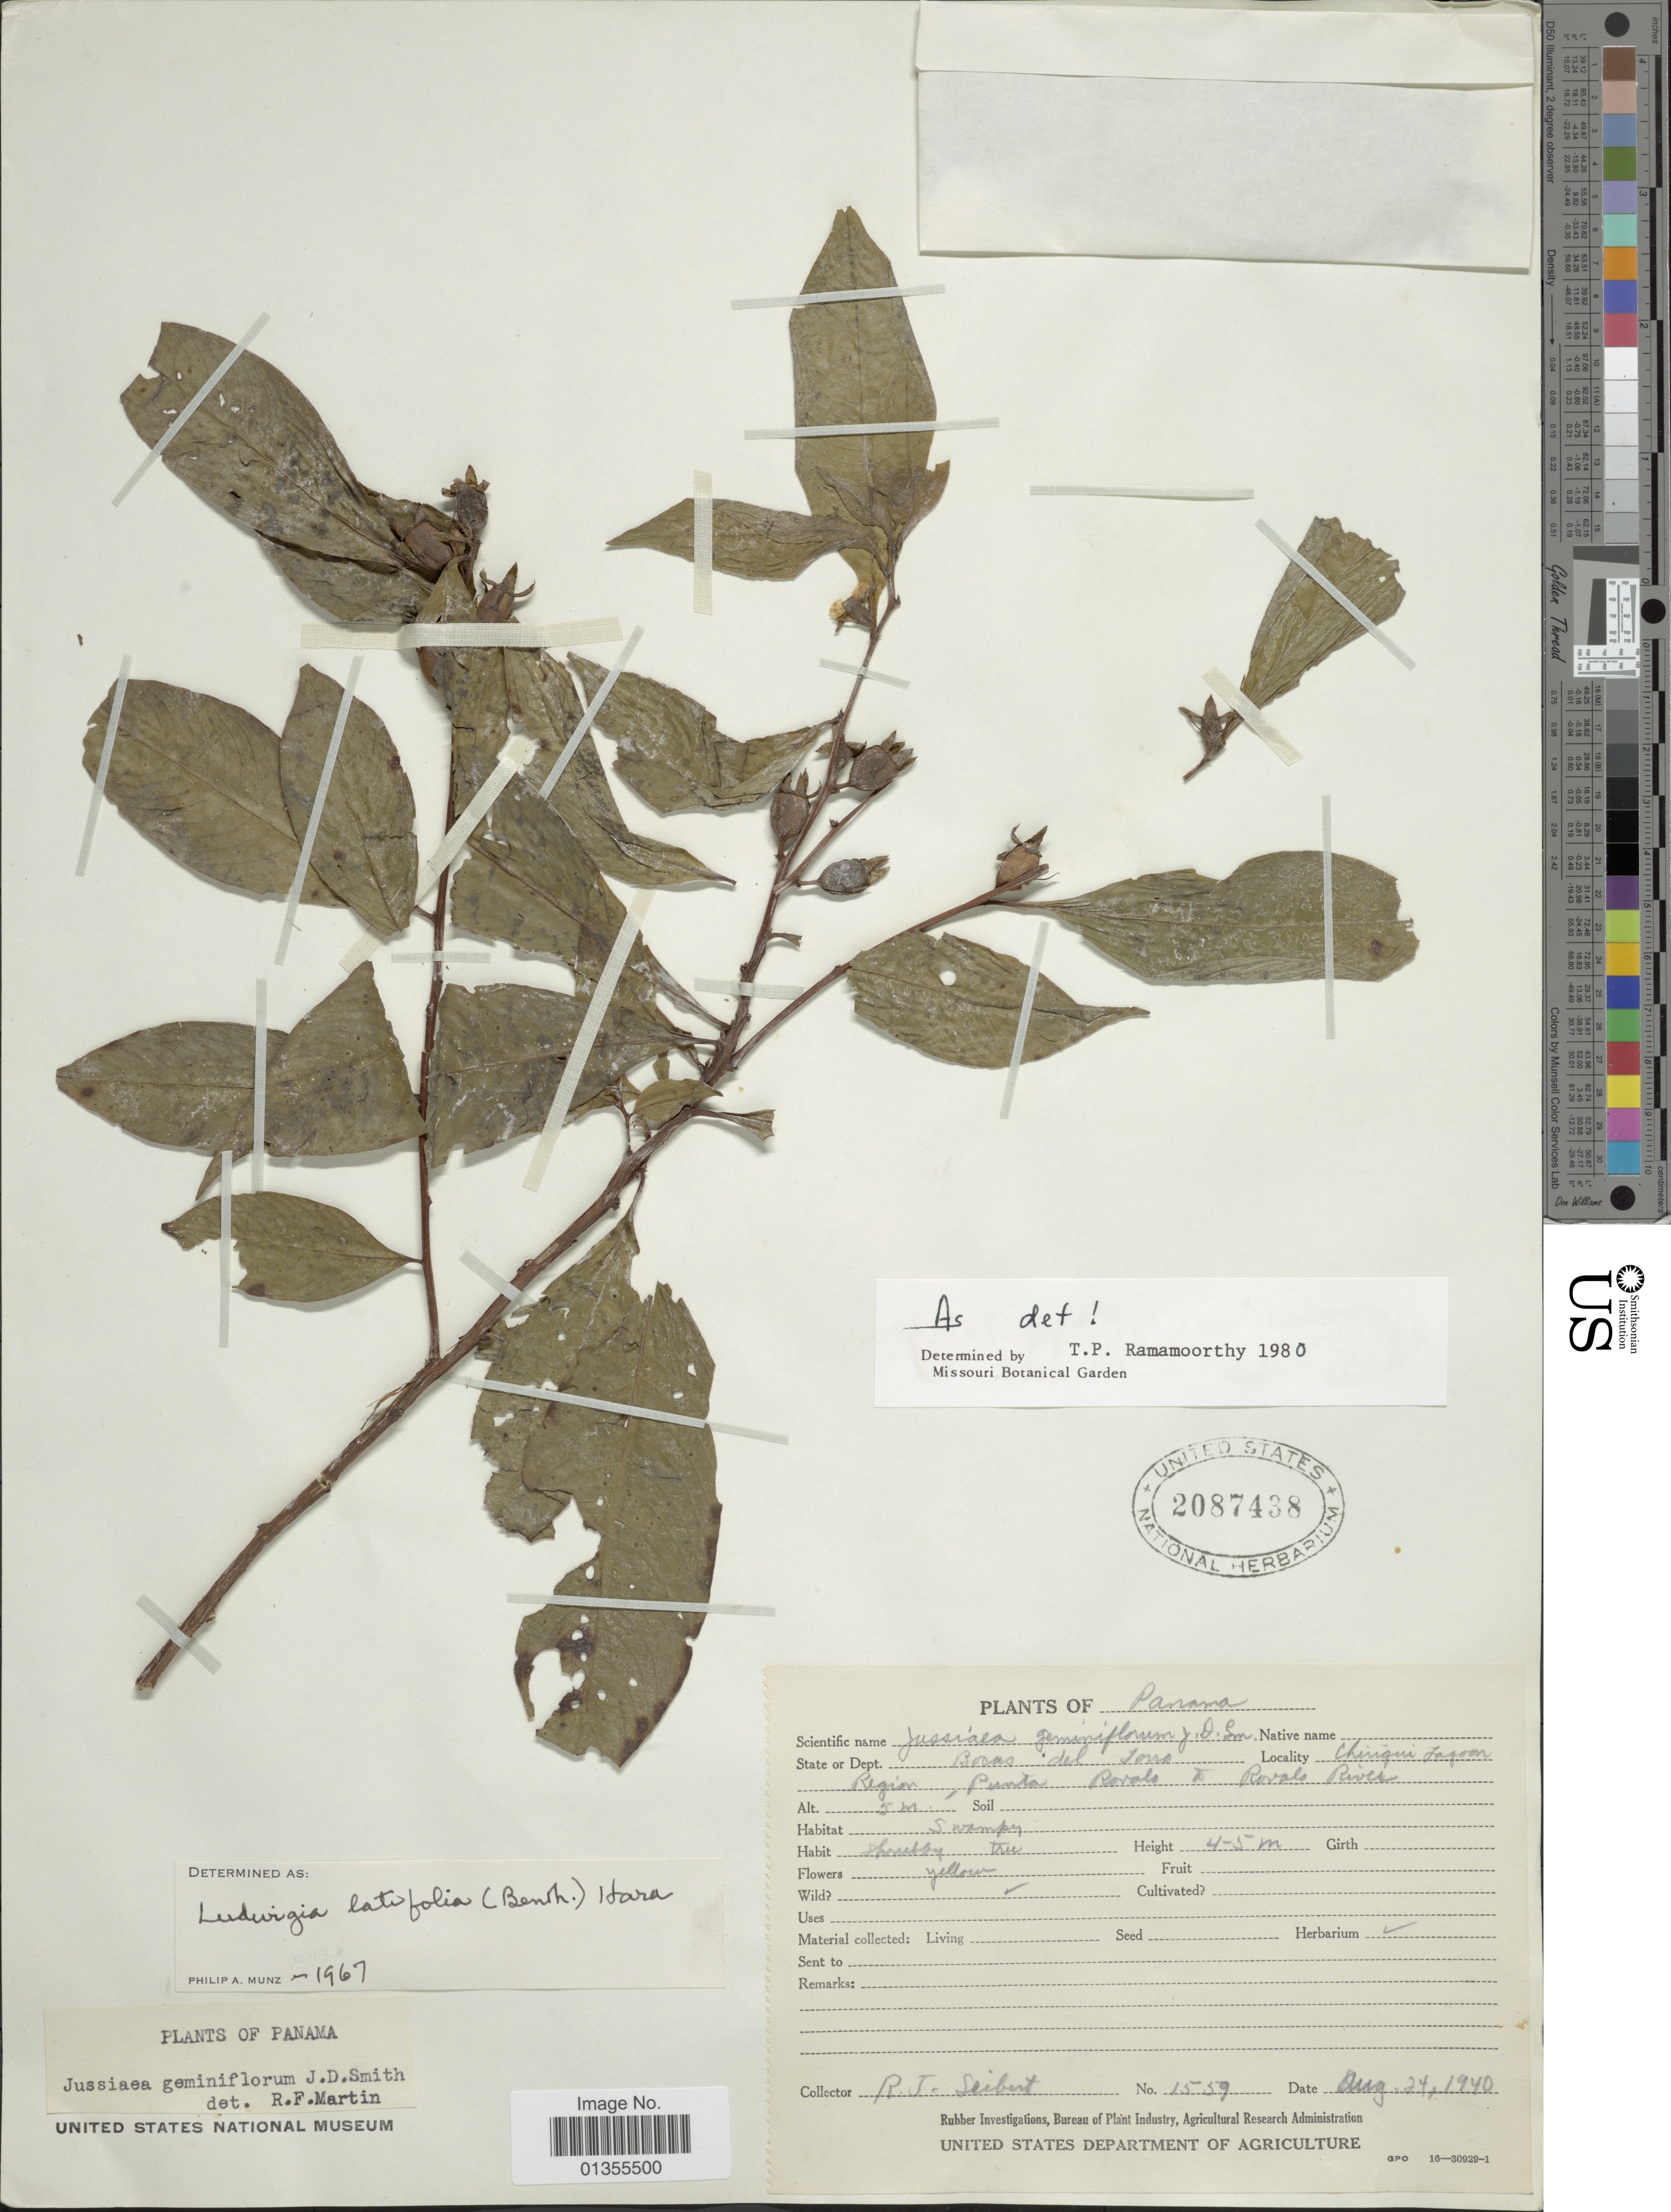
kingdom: Plantae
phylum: Tracheophyta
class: Magnoliopsida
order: Myrtales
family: Onagraceae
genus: Ludwigia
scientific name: Ludwigia latifolia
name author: (Benth.) H. Hara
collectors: R. J. Seibert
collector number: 1559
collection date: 1940-08-24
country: Panama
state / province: Bocas del Toro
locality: Chiriqui Lagoon. Region, Punta Róbalo to Róbalo River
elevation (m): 5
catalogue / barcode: US 2087438